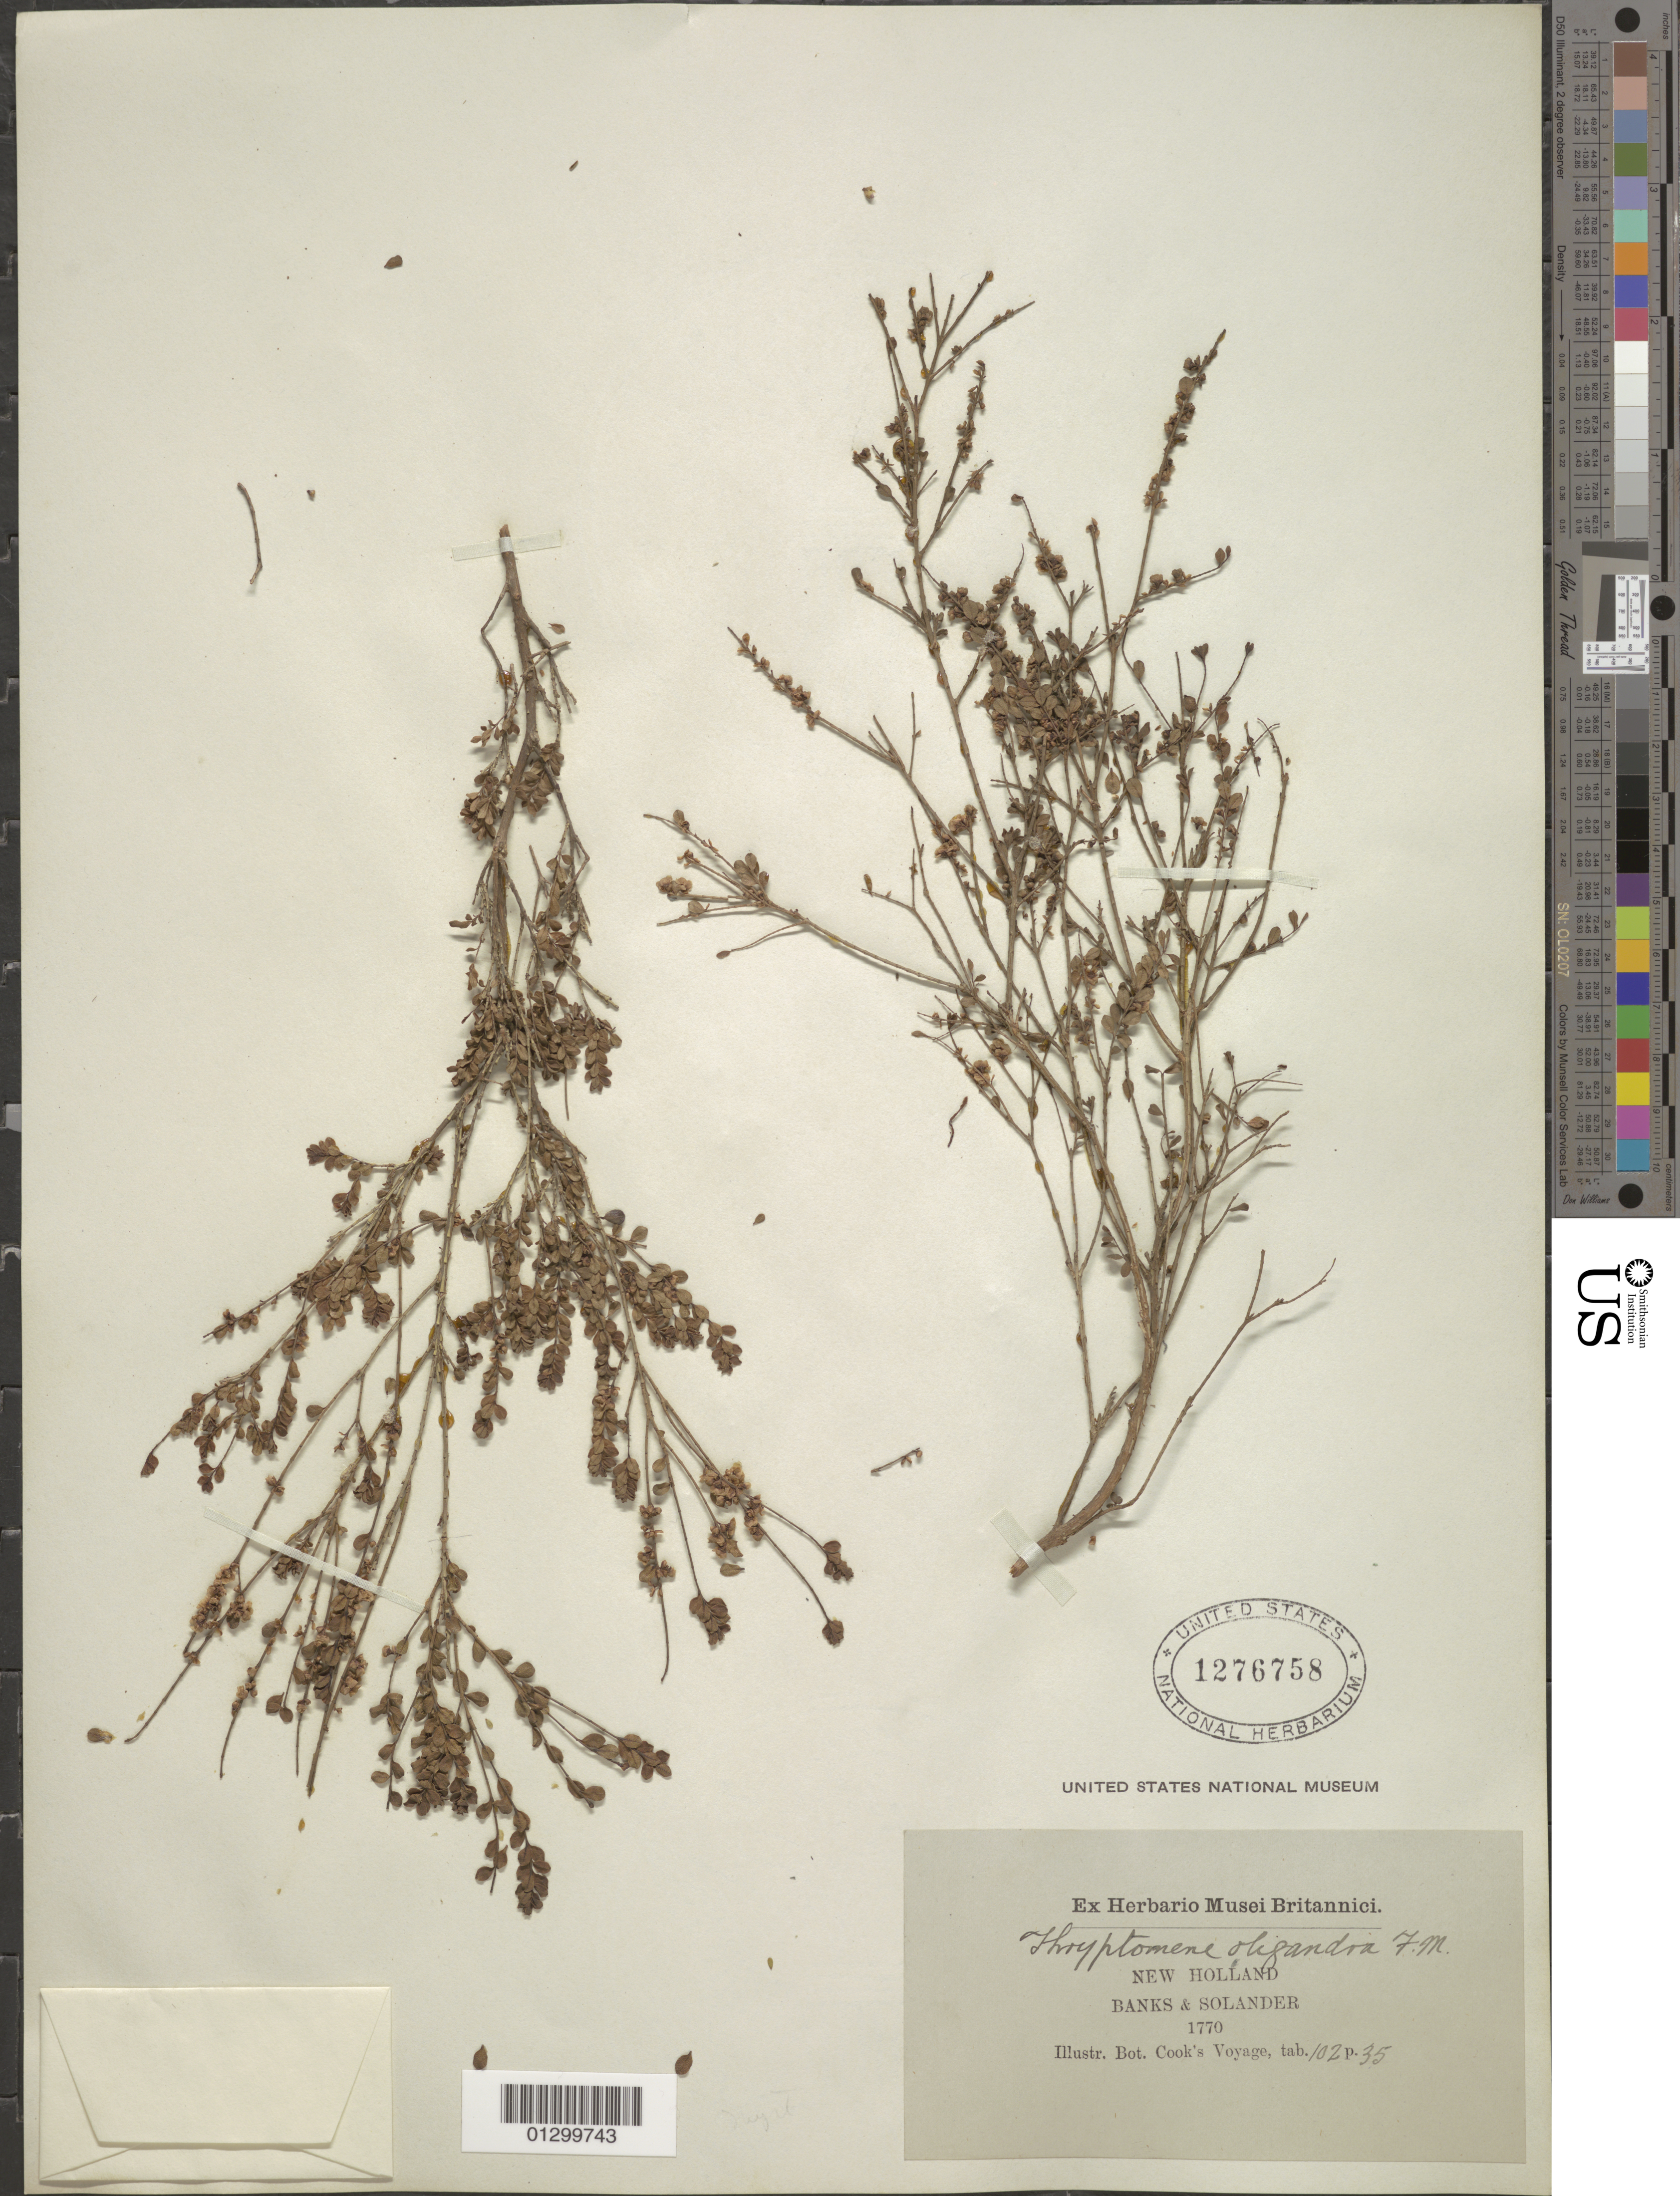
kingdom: Plantae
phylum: Tracheophyta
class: Magnoliopsida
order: Myrtales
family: Myrtaceae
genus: Thryptomene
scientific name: Thryptomene oligandra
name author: F. Muell.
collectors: J. Banks & D. C. Solander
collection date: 1770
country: Australia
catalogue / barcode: US 1276758